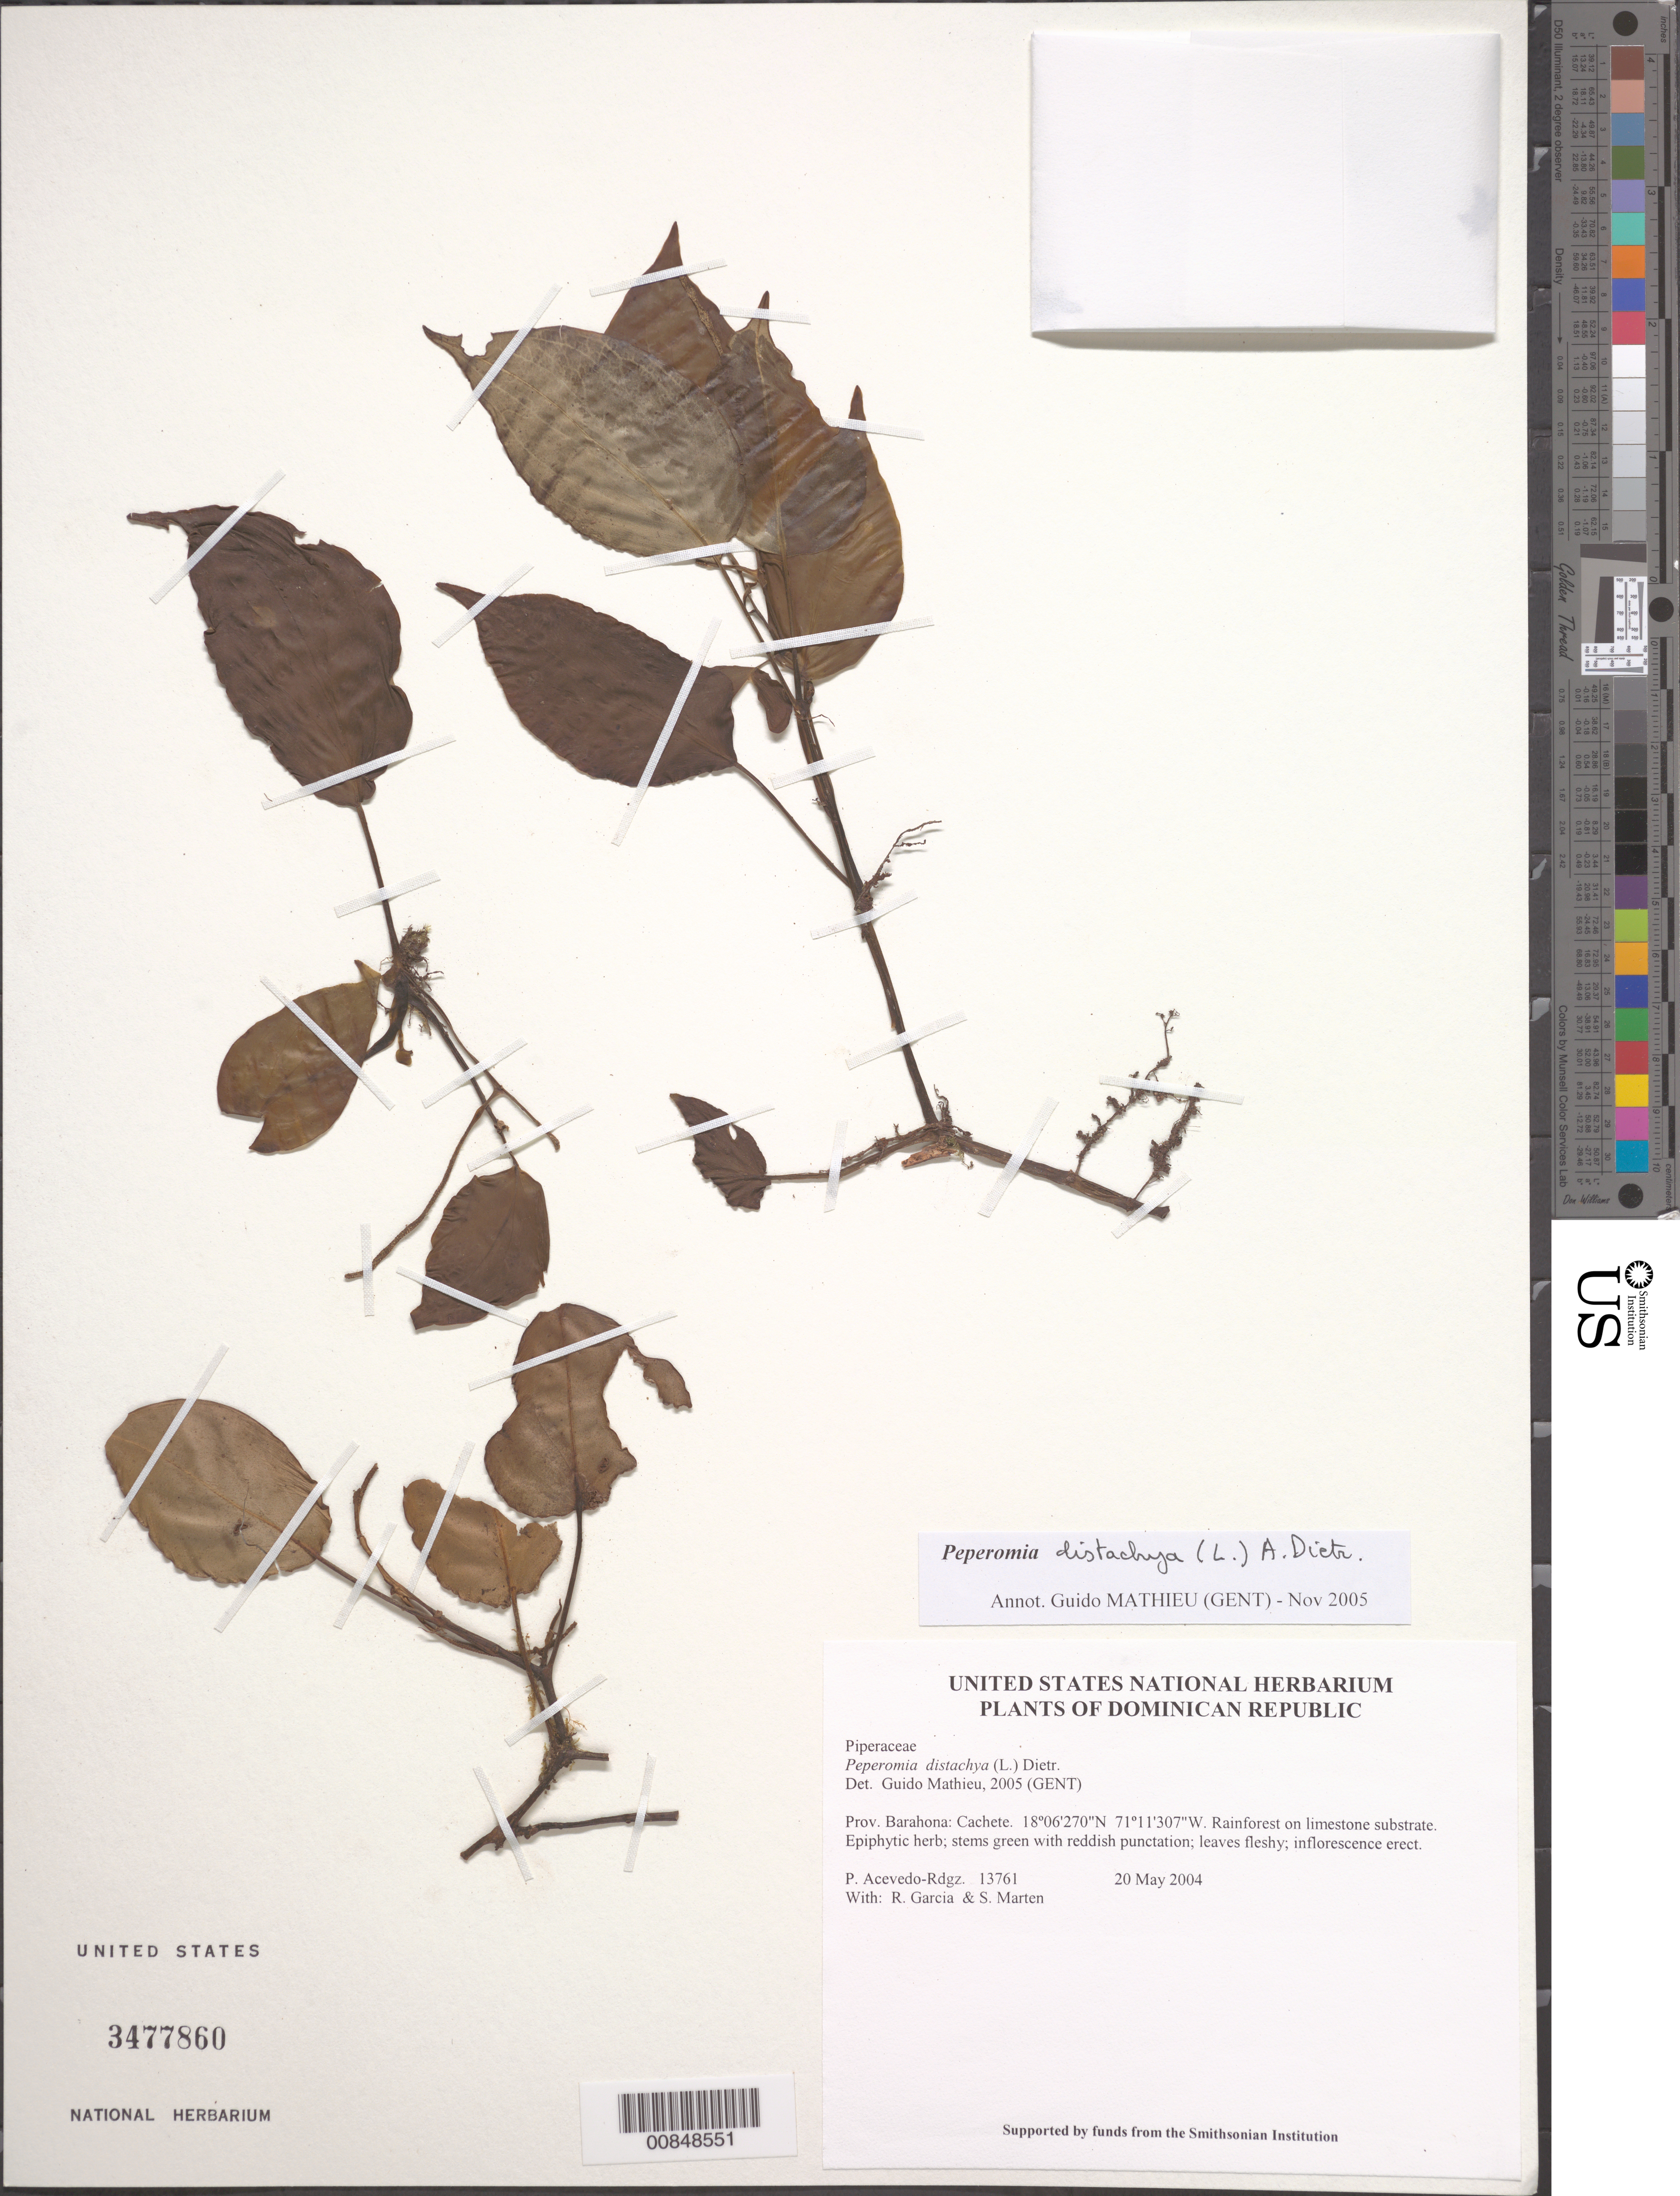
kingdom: Plantae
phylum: Tracheophyta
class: Magnoliopsida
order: Piperales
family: Piperaceae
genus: Peperomia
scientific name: Peperomia distachya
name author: (L.) A. Dietr.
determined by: Mathieu, Guido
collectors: P. Acevedo-Rodr., R. G. García & S. Marten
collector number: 13761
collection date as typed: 20 May 2004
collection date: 2004-05-20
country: Dominican Republic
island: Hispaniola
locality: Provincia Barahona: Cachete.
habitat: Rainforest on limestone substrate.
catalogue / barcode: US 3477860